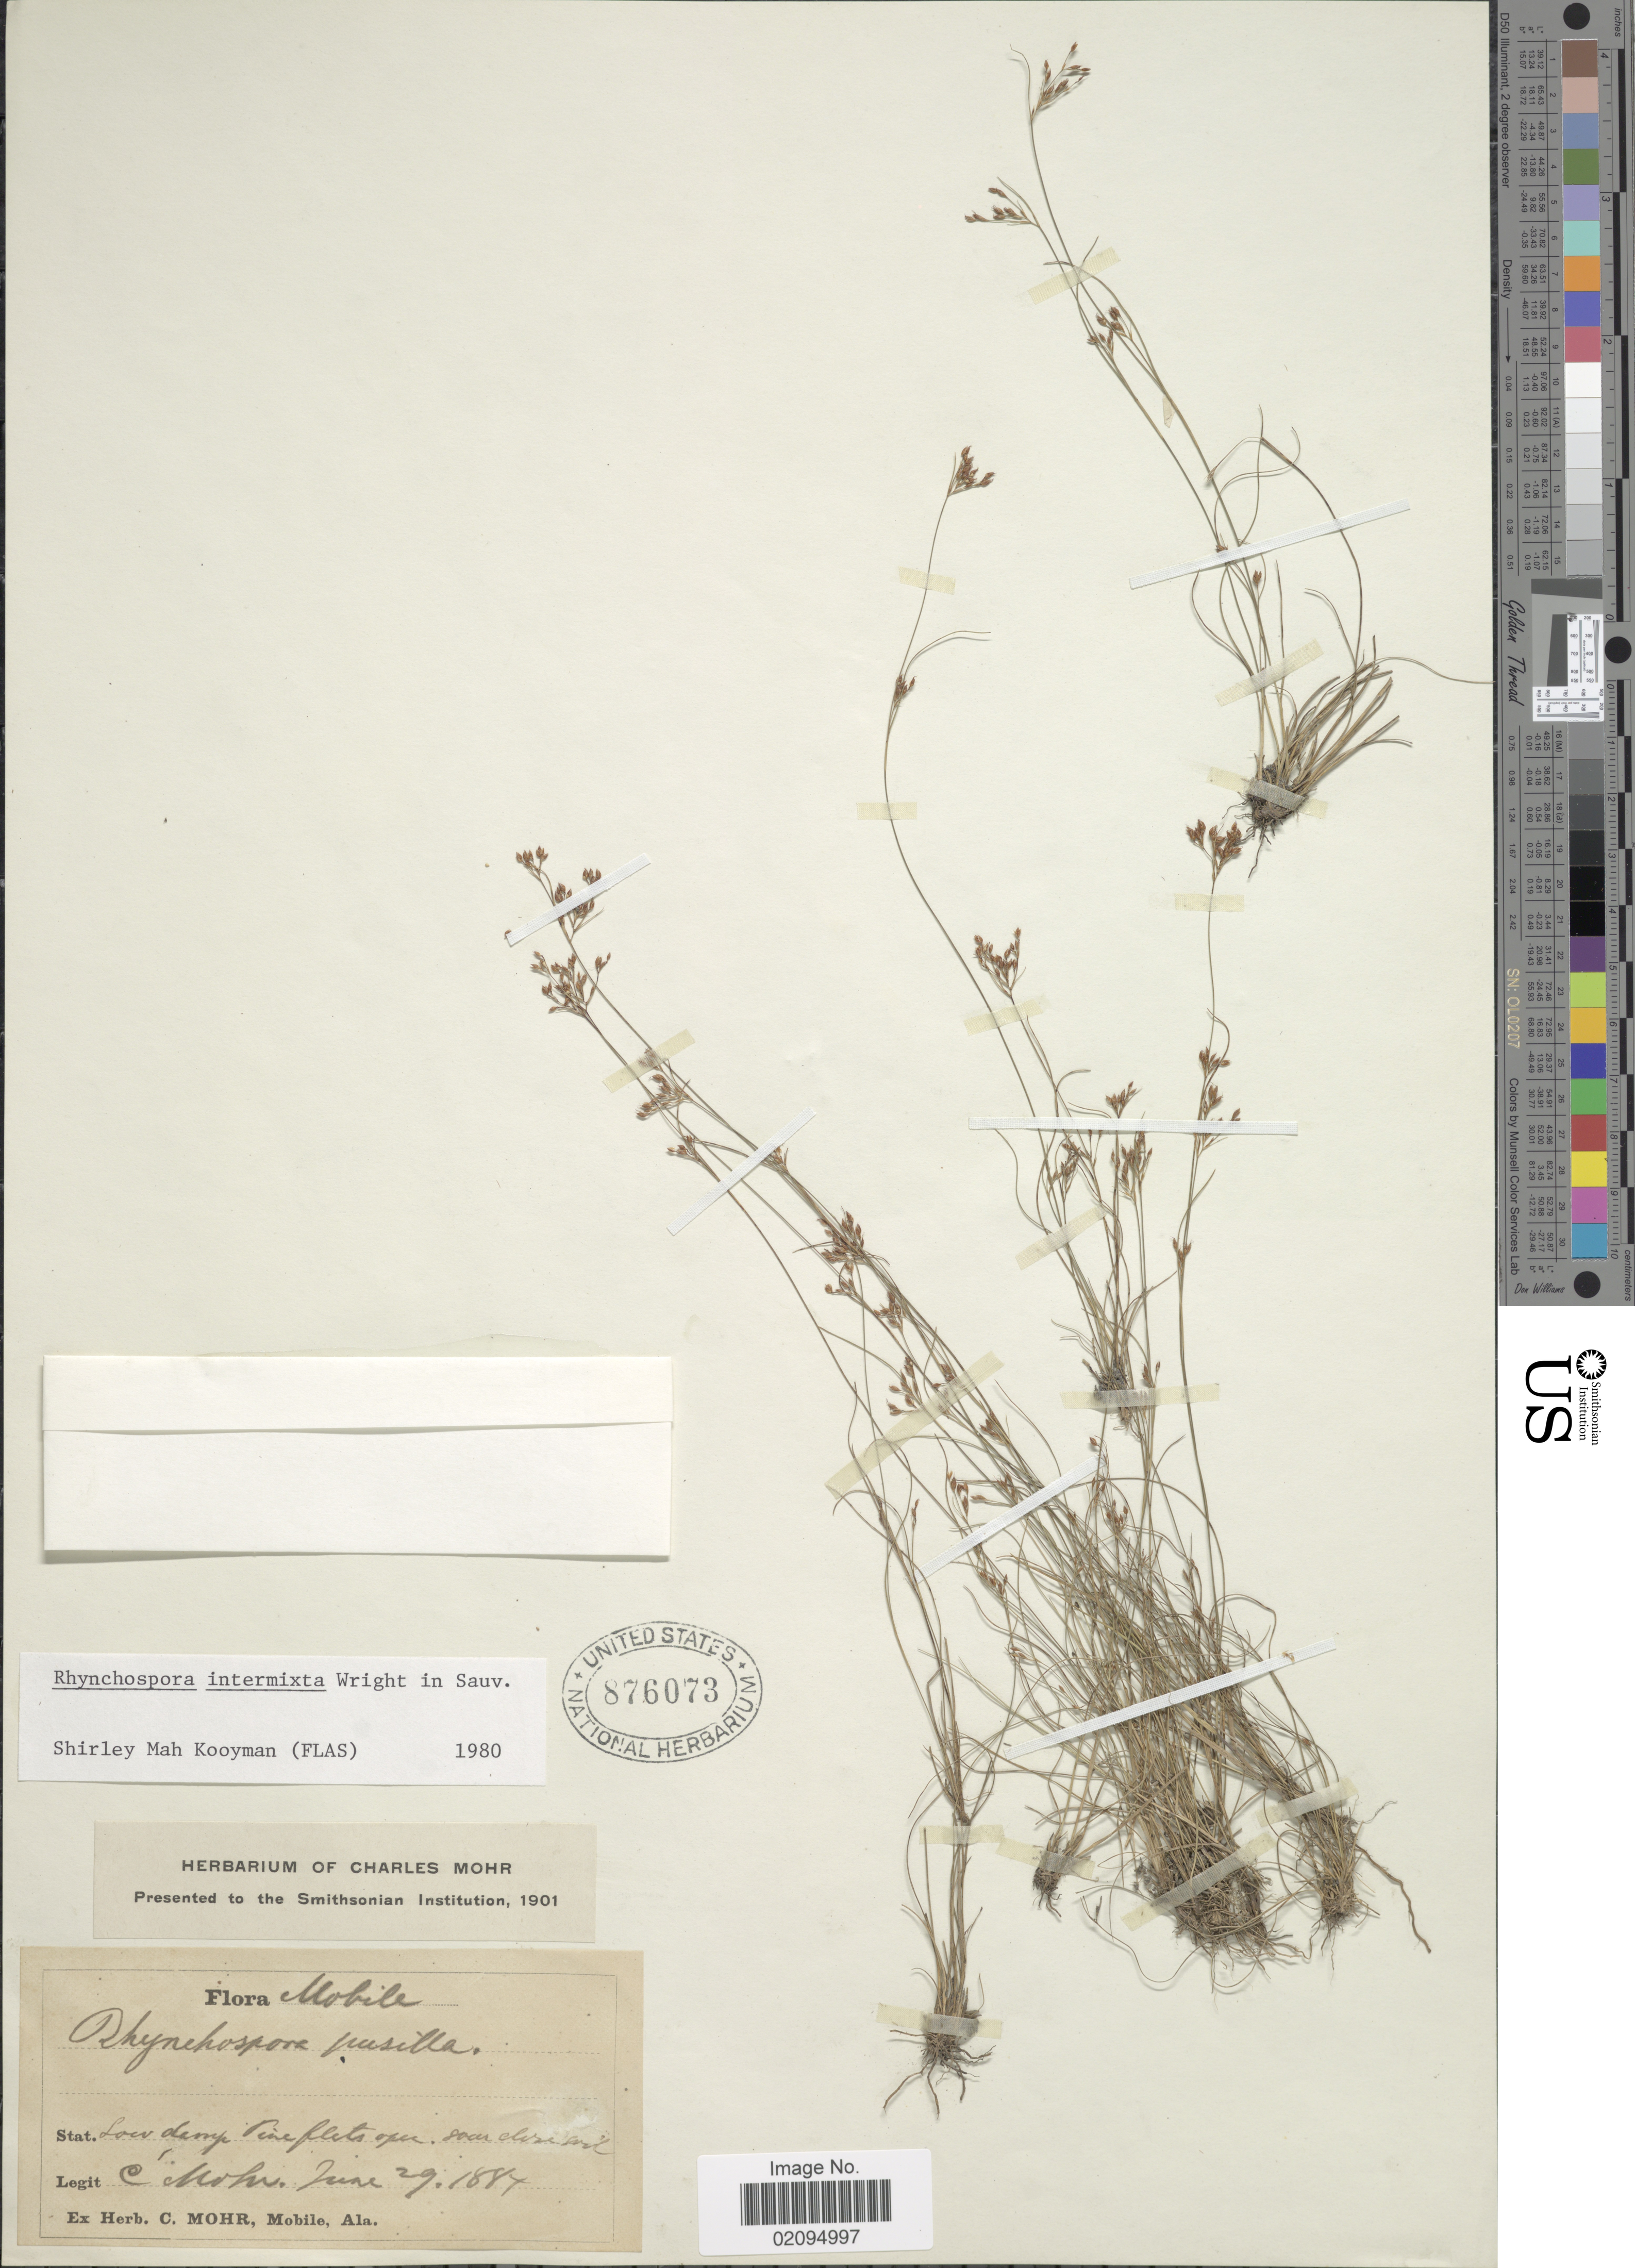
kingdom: Plantae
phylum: Tracheophyta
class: Liliopsida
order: Poales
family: Cyperaceae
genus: Rhynchospora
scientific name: Rhynchospora intermixta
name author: C. Wright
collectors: Mohr, C. T. (herbarium)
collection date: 1884-06-29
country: United States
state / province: Alabama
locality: Mobile,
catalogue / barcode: US 876073